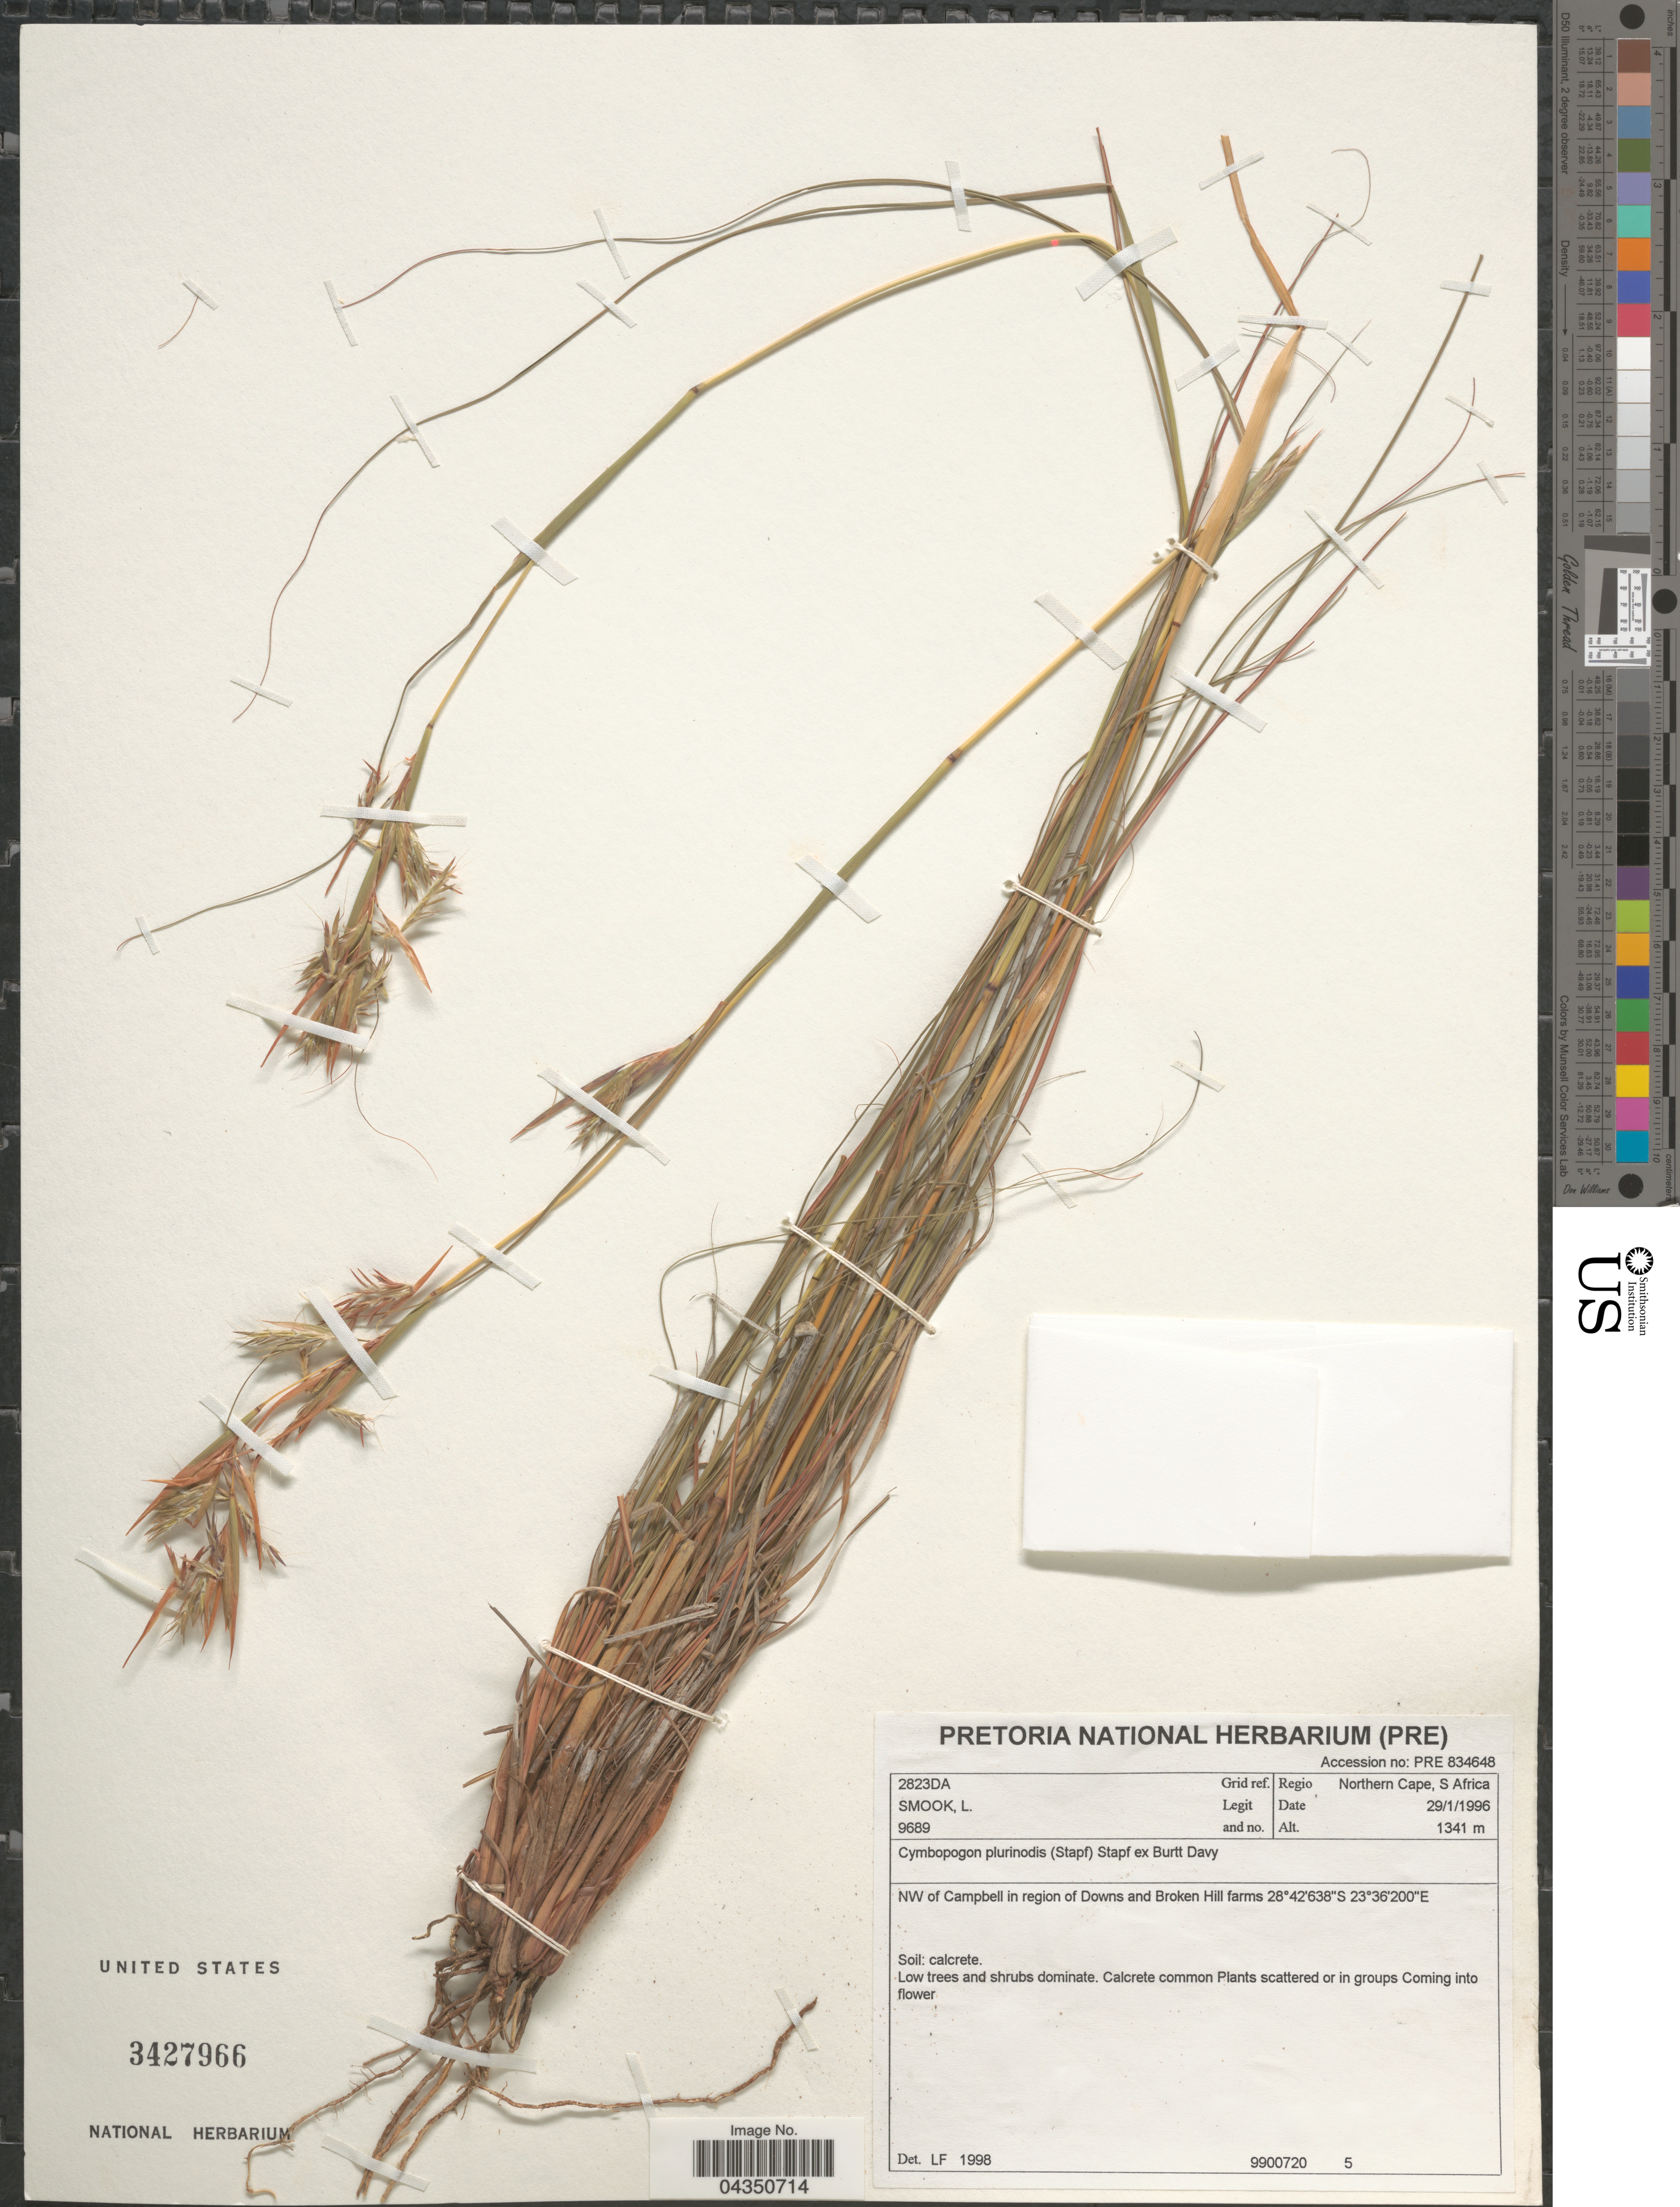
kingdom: Plantae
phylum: Tracheophyta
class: Liliopsida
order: Poales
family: Poaceae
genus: Cymbopogon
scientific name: Cymbopogon pospischillii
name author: (K. Schum.) C.E. Hubb.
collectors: L. Smook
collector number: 9689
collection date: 1996-01-29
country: South Africa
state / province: Northern Cape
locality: Grid ref. 2823DA. Regio S Africa. NW of Campbell in region of Downs and Broken Hill farms.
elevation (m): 1341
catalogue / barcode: US 3427966